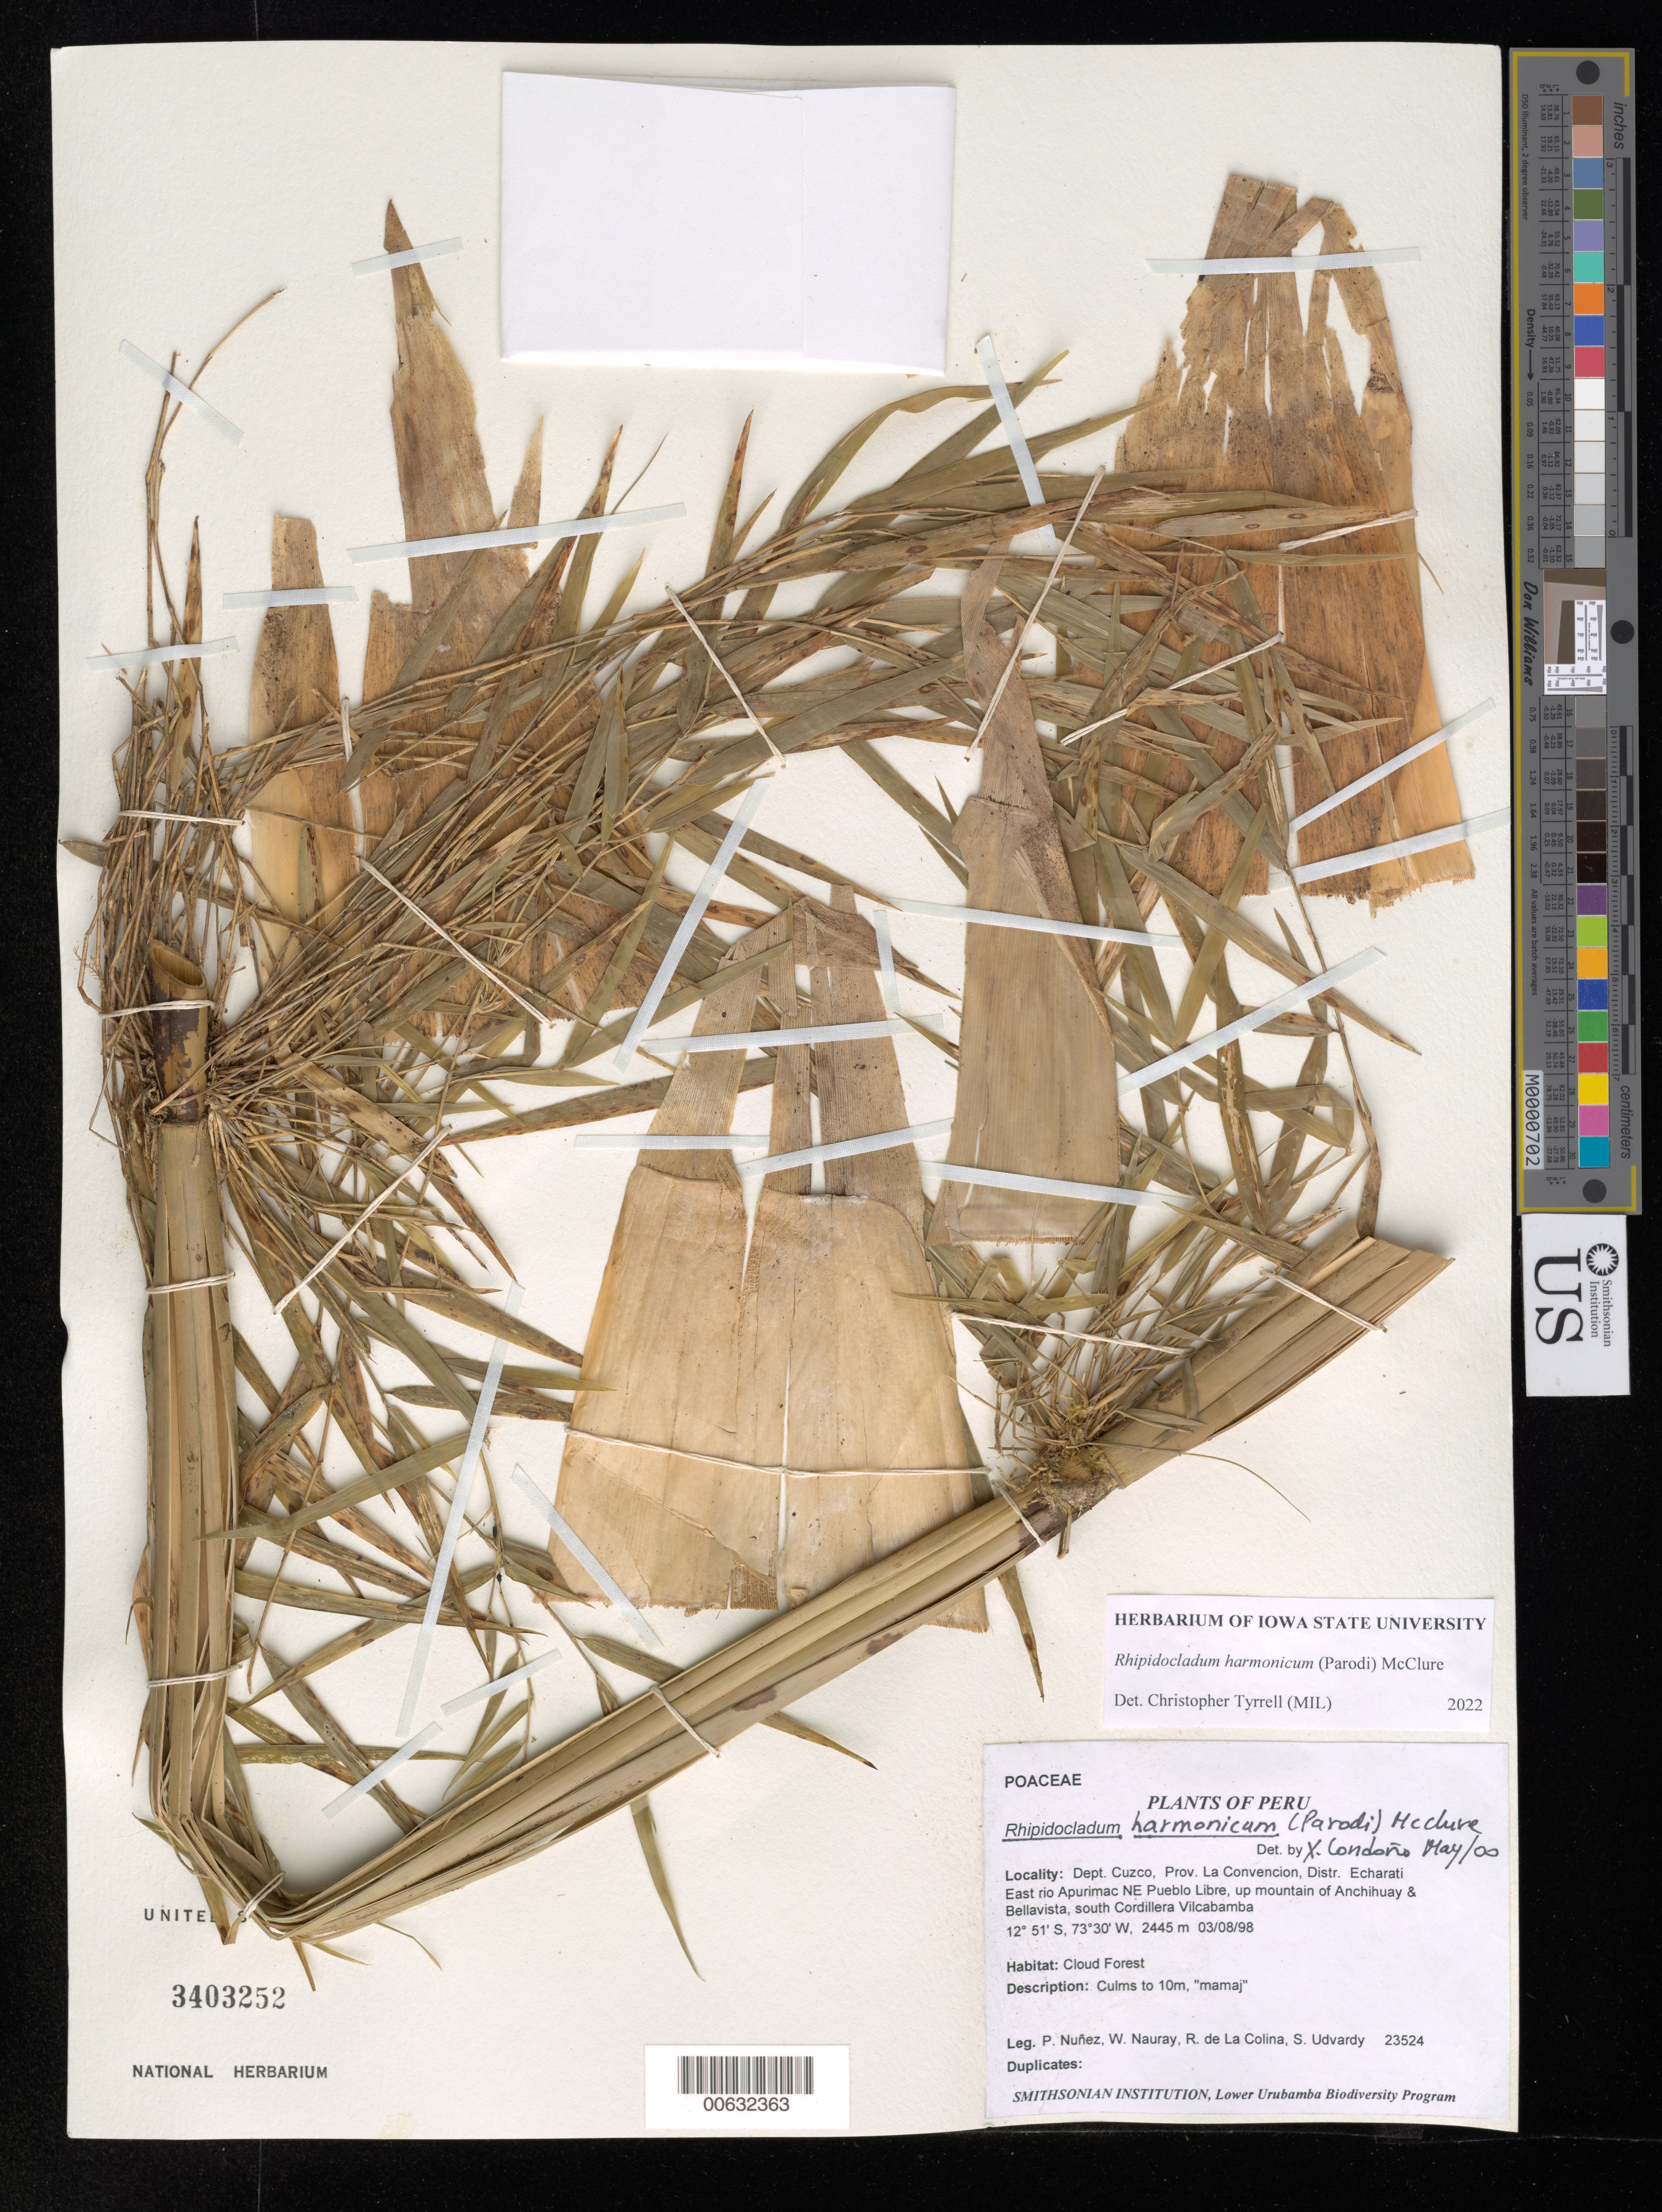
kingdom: Plantae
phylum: Tracheophyta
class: Liliopsida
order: Poales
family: Poaceae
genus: Rhipidocladum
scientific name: Rhipidocladum harmonicum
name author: (Parodi) McClure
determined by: Tyrrell, C. D.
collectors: P. Nuñez V., W. Nauray, R. de La Colina & S. Udvardy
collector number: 23524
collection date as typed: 03 Aug 1998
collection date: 1998-08-03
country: Peru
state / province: Cusco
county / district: La Convención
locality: Echarati, east Río Apurímac, NE Pueblo Libre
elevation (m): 2445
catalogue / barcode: US 3403252